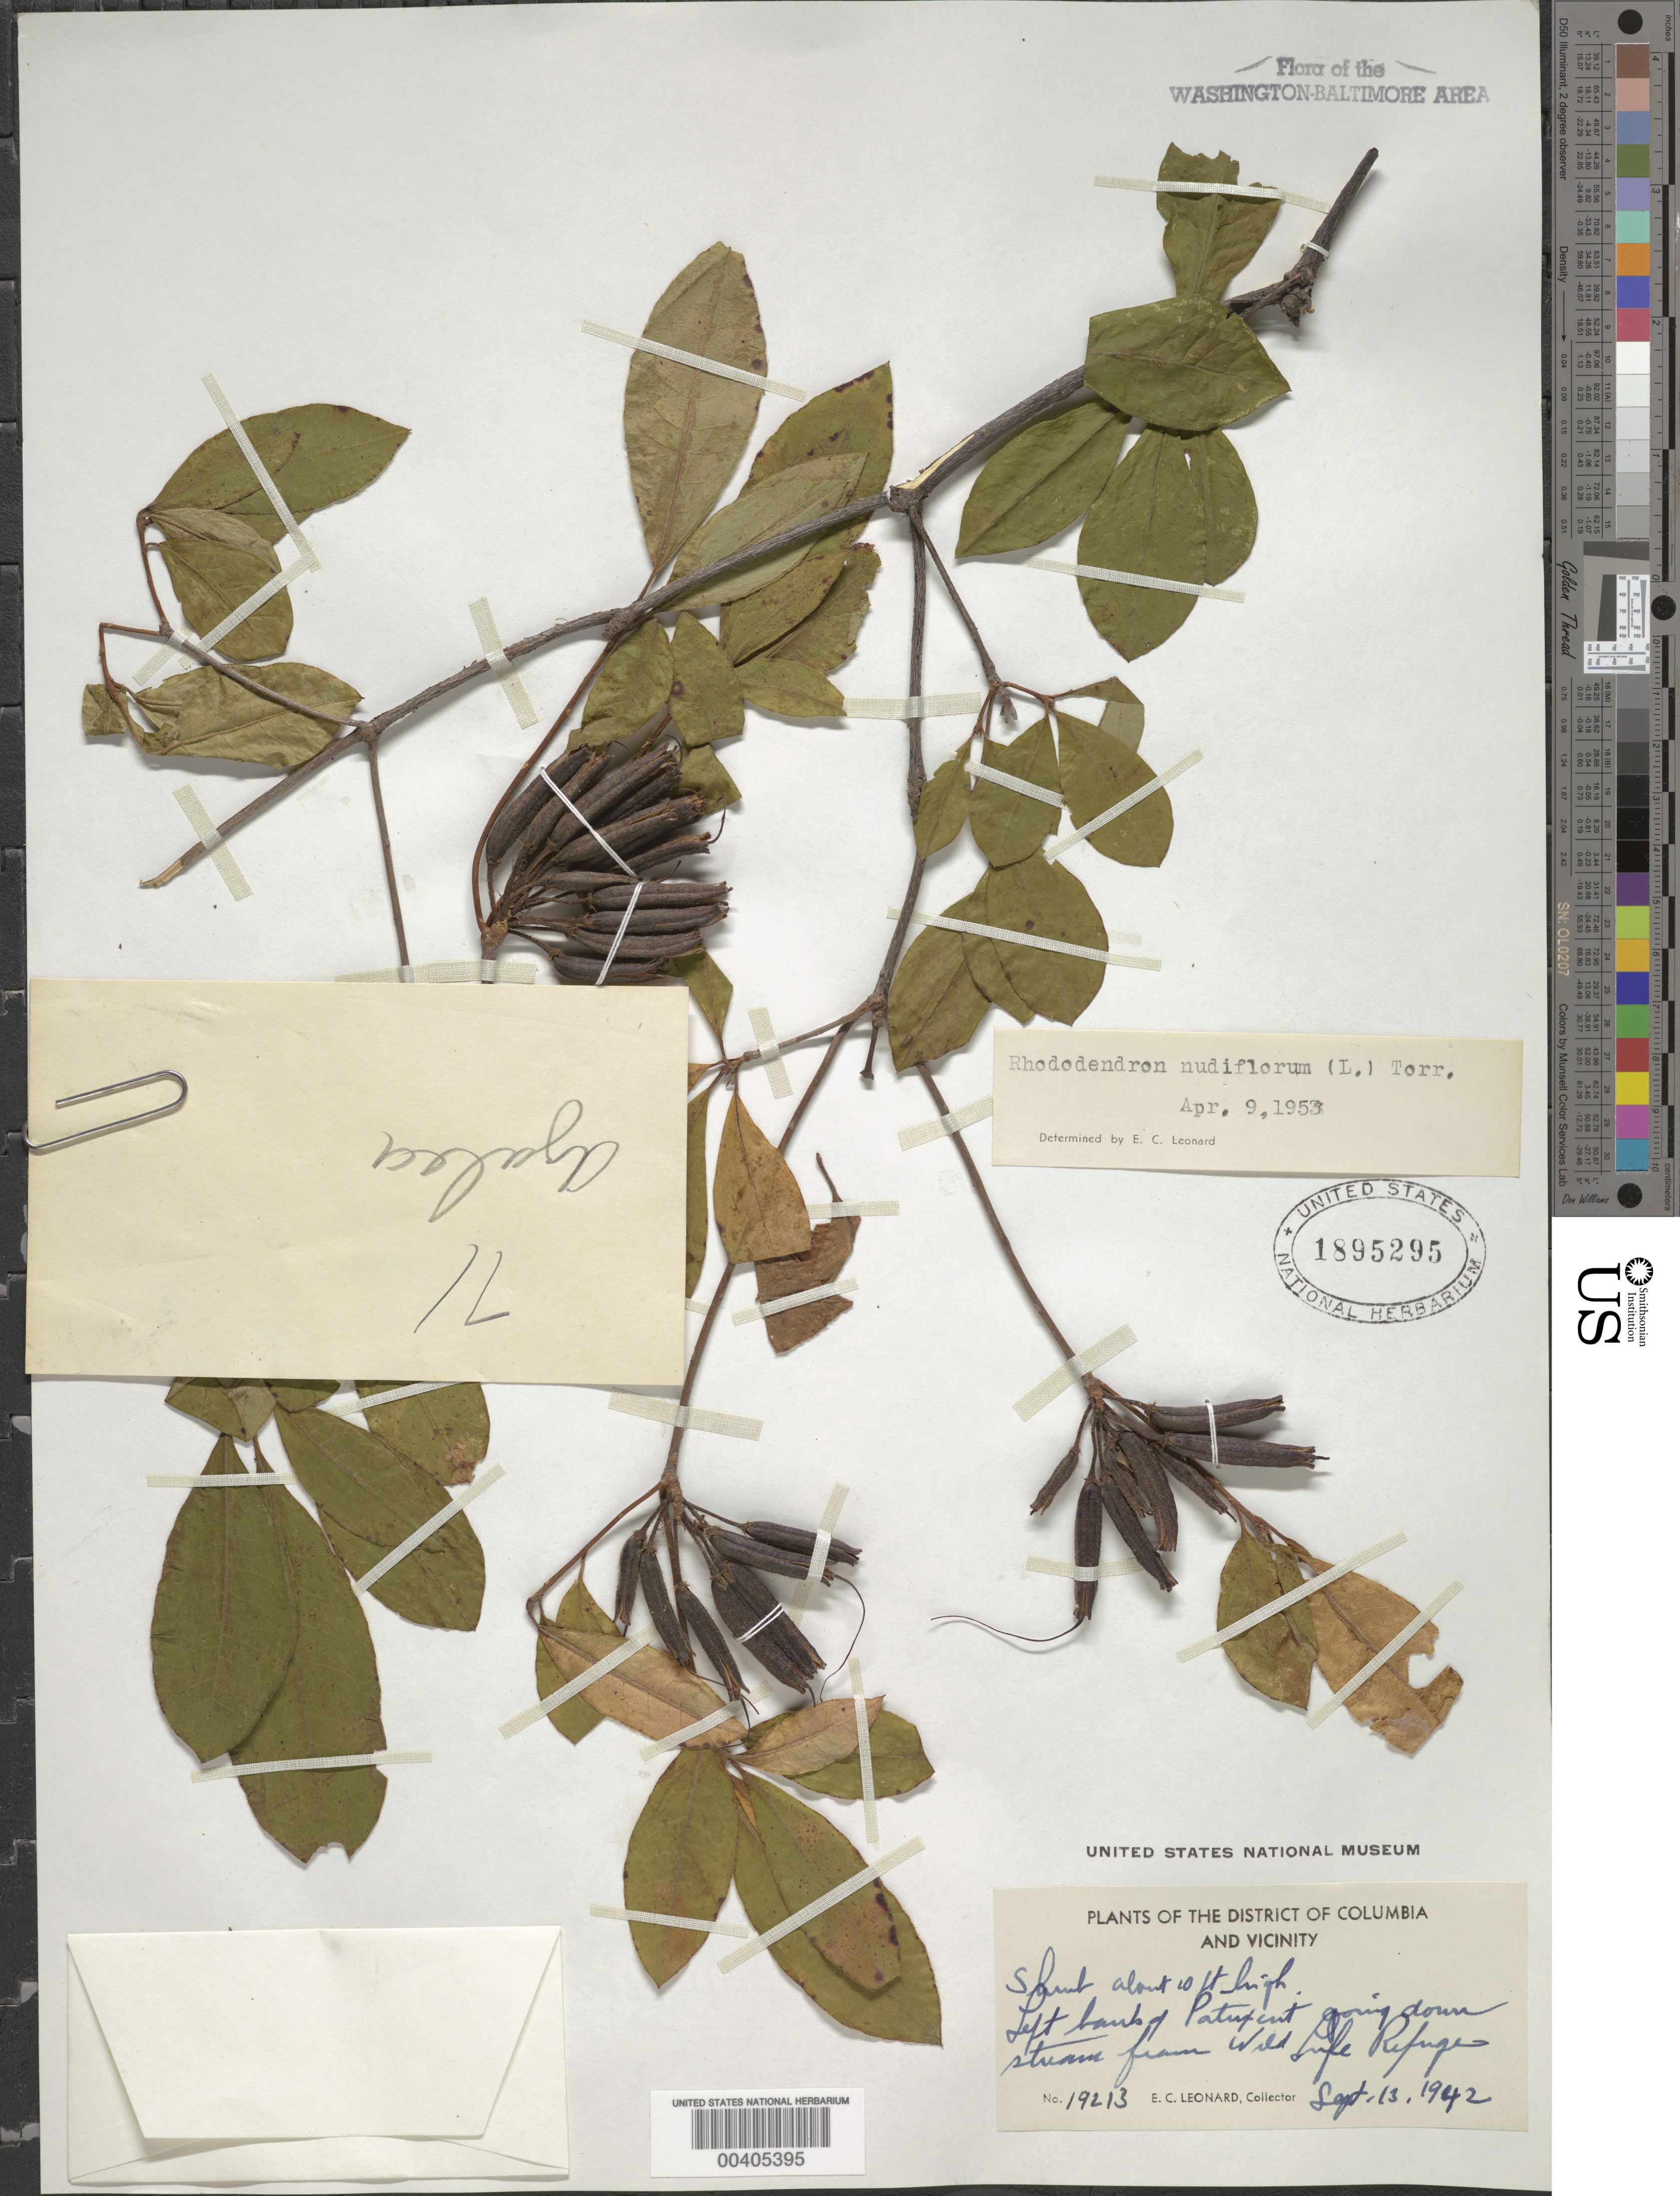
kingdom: Plantae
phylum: Tracheophyta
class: Magnoliopsida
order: Ericales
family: Ericaceae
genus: Rhododendron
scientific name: Rhododendron periclymenoides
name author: (Michx.) Shinners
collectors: E. C. Leonard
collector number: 19213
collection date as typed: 13 Sep 1942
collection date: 1942-09-13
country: United States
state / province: Maryland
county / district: Prince George's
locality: Patuxent River, downstream from Wildlife Refuge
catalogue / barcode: US 1895295